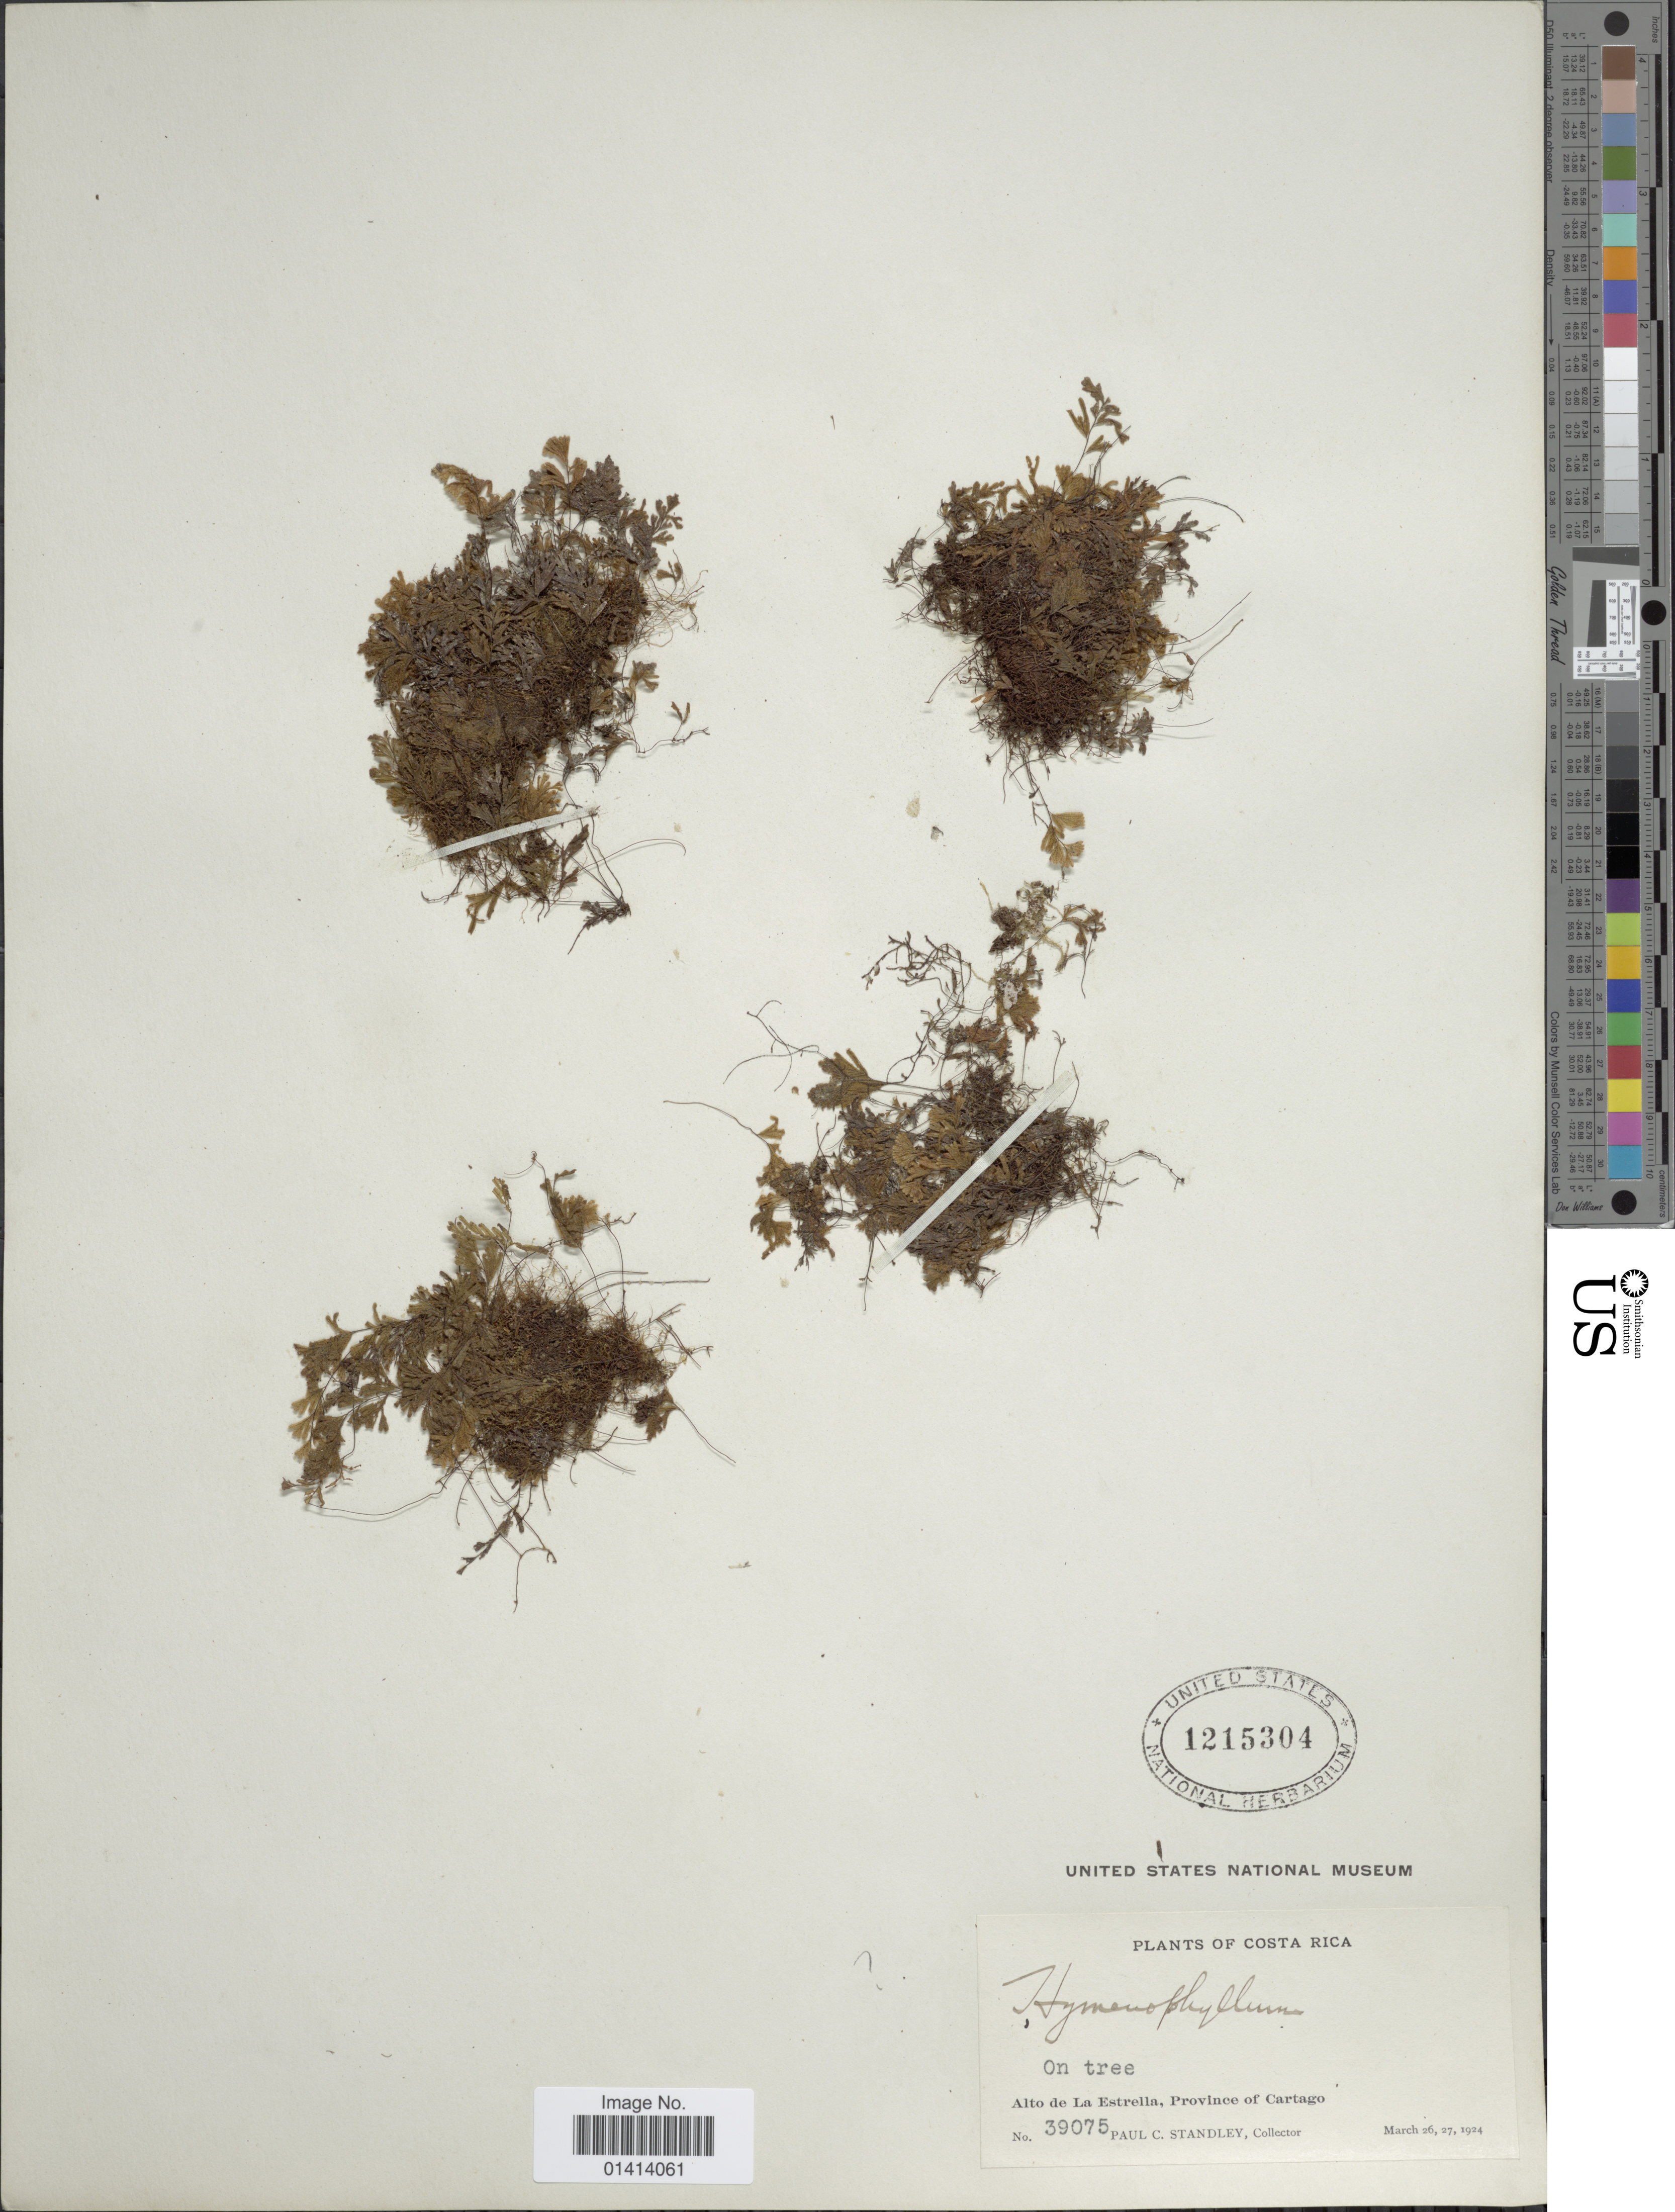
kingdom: Plantae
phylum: Tracheophyta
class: Polypodiopsida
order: Hymenophyllales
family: Hymenophyllaceae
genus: Hymenophyllum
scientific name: Hymenophyllum hemipteron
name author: Rosenst.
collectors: P. C. Standley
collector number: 39075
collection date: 1924-03-26/1924-03-27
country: Costa Rica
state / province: Cartago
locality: Alto de La Esterlla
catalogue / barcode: US 1215304